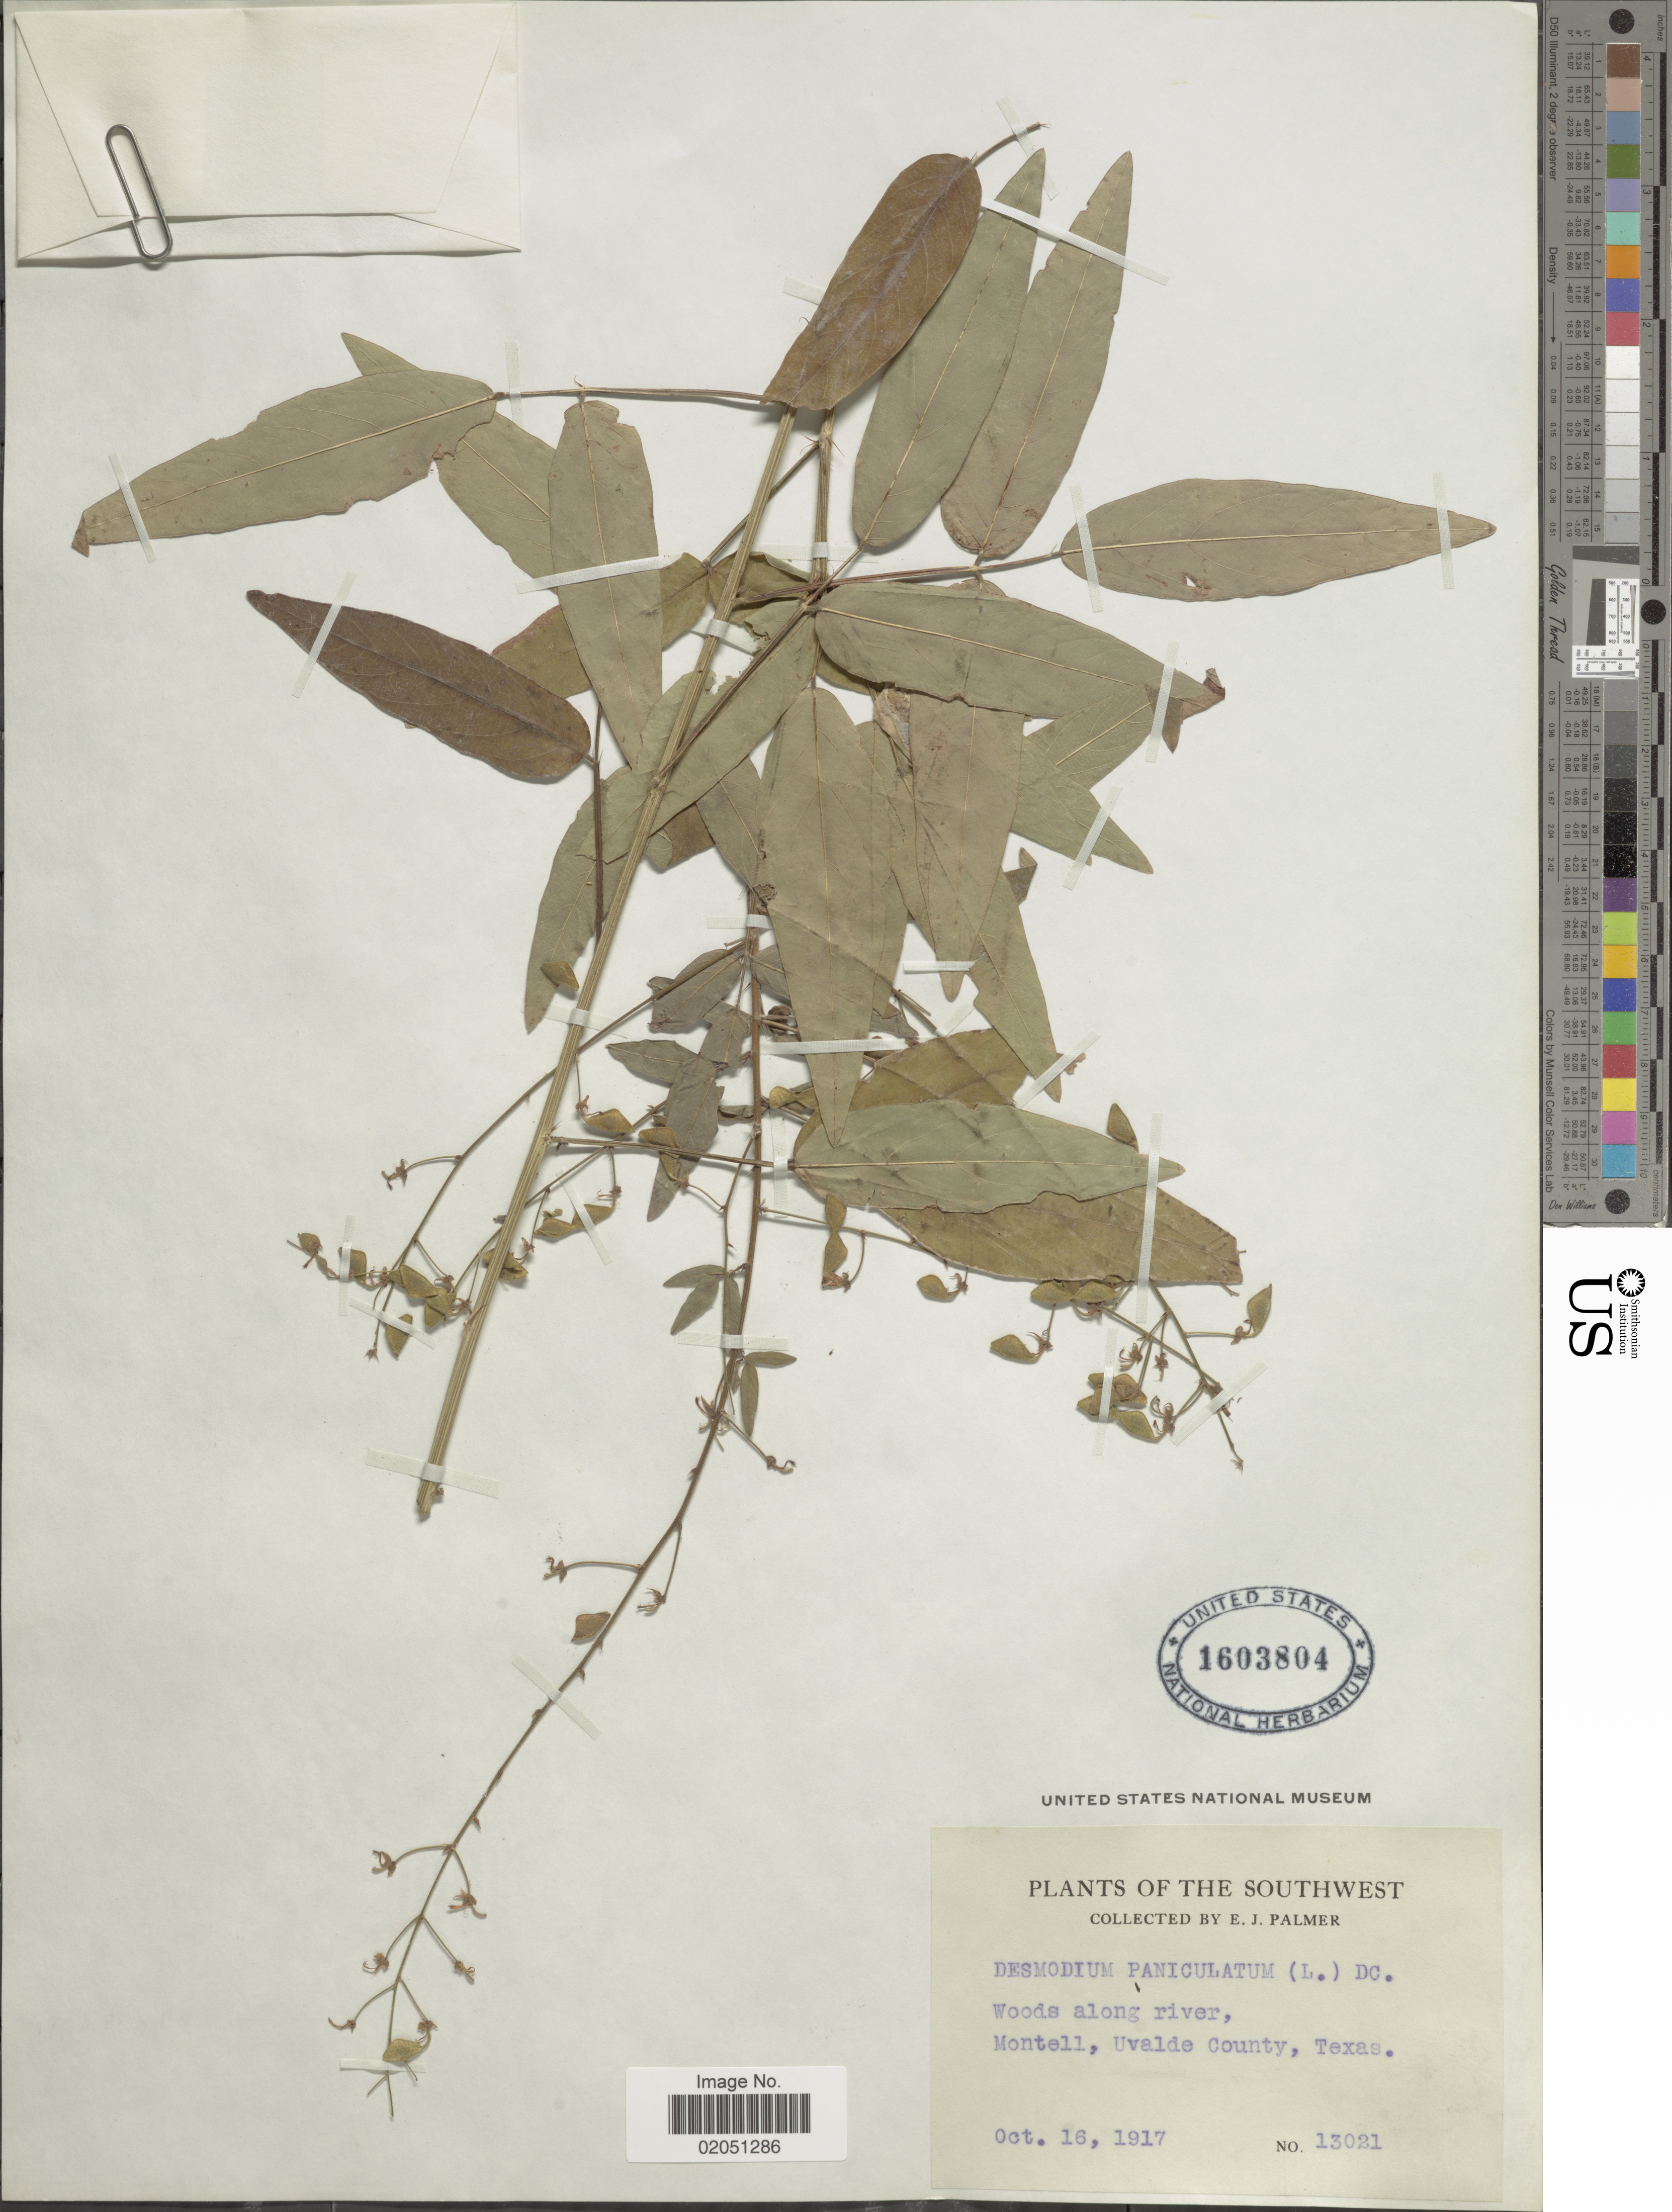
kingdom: Plantae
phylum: Tracheophyta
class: Magnoliopsida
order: Fabales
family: Fabaceae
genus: Desmodium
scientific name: Desmodium paniculatum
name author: (L.) DC.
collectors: E. J. Palmer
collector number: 13021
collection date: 1917-10-16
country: United States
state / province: Texas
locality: The Southwest, Woods along river, Montell, Uvalde County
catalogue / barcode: US 1603804